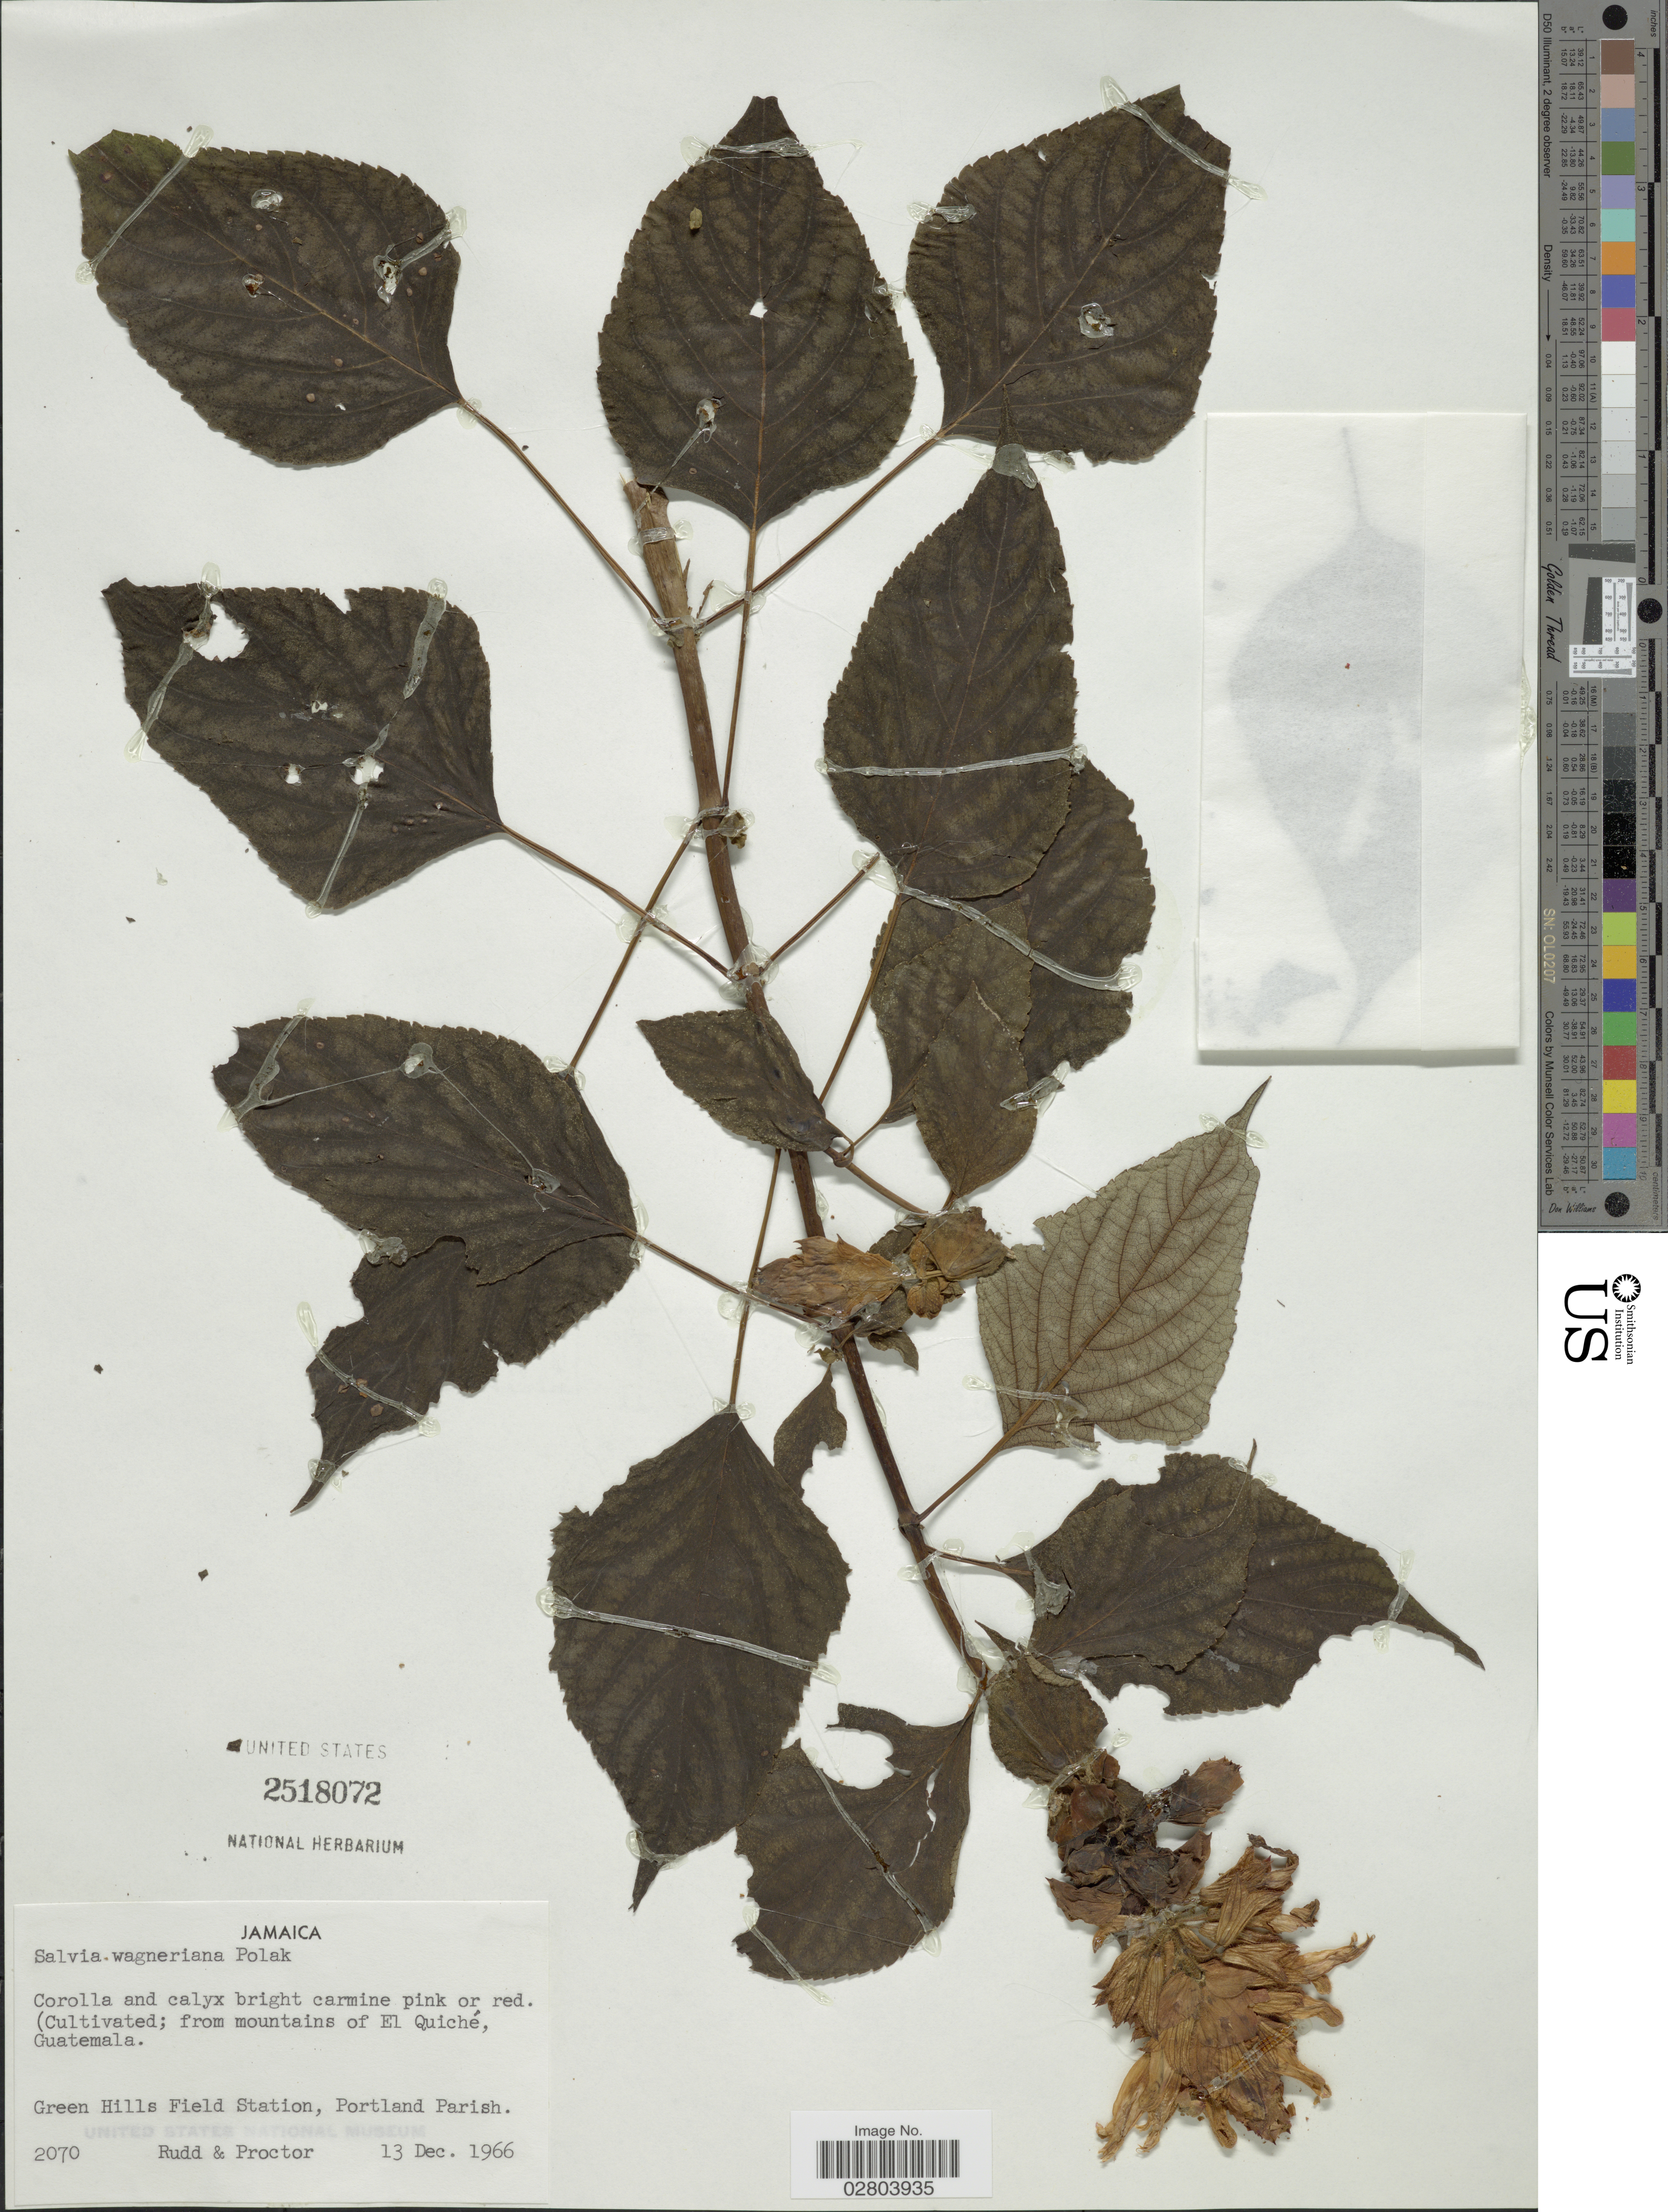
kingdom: Plantae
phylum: Tracheophyta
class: Magnoliopsida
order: Lamiales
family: Lamiaceae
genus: Salvia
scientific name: Salvia wagneriana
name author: Pol.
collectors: -. Rudd & -- Proctor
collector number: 2070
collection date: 1966-12-13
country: Jamaica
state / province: Portland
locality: From mountains of El Quiché, Guatemala. Green Hills Field Station. Portland Parish.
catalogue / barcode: US 2518072